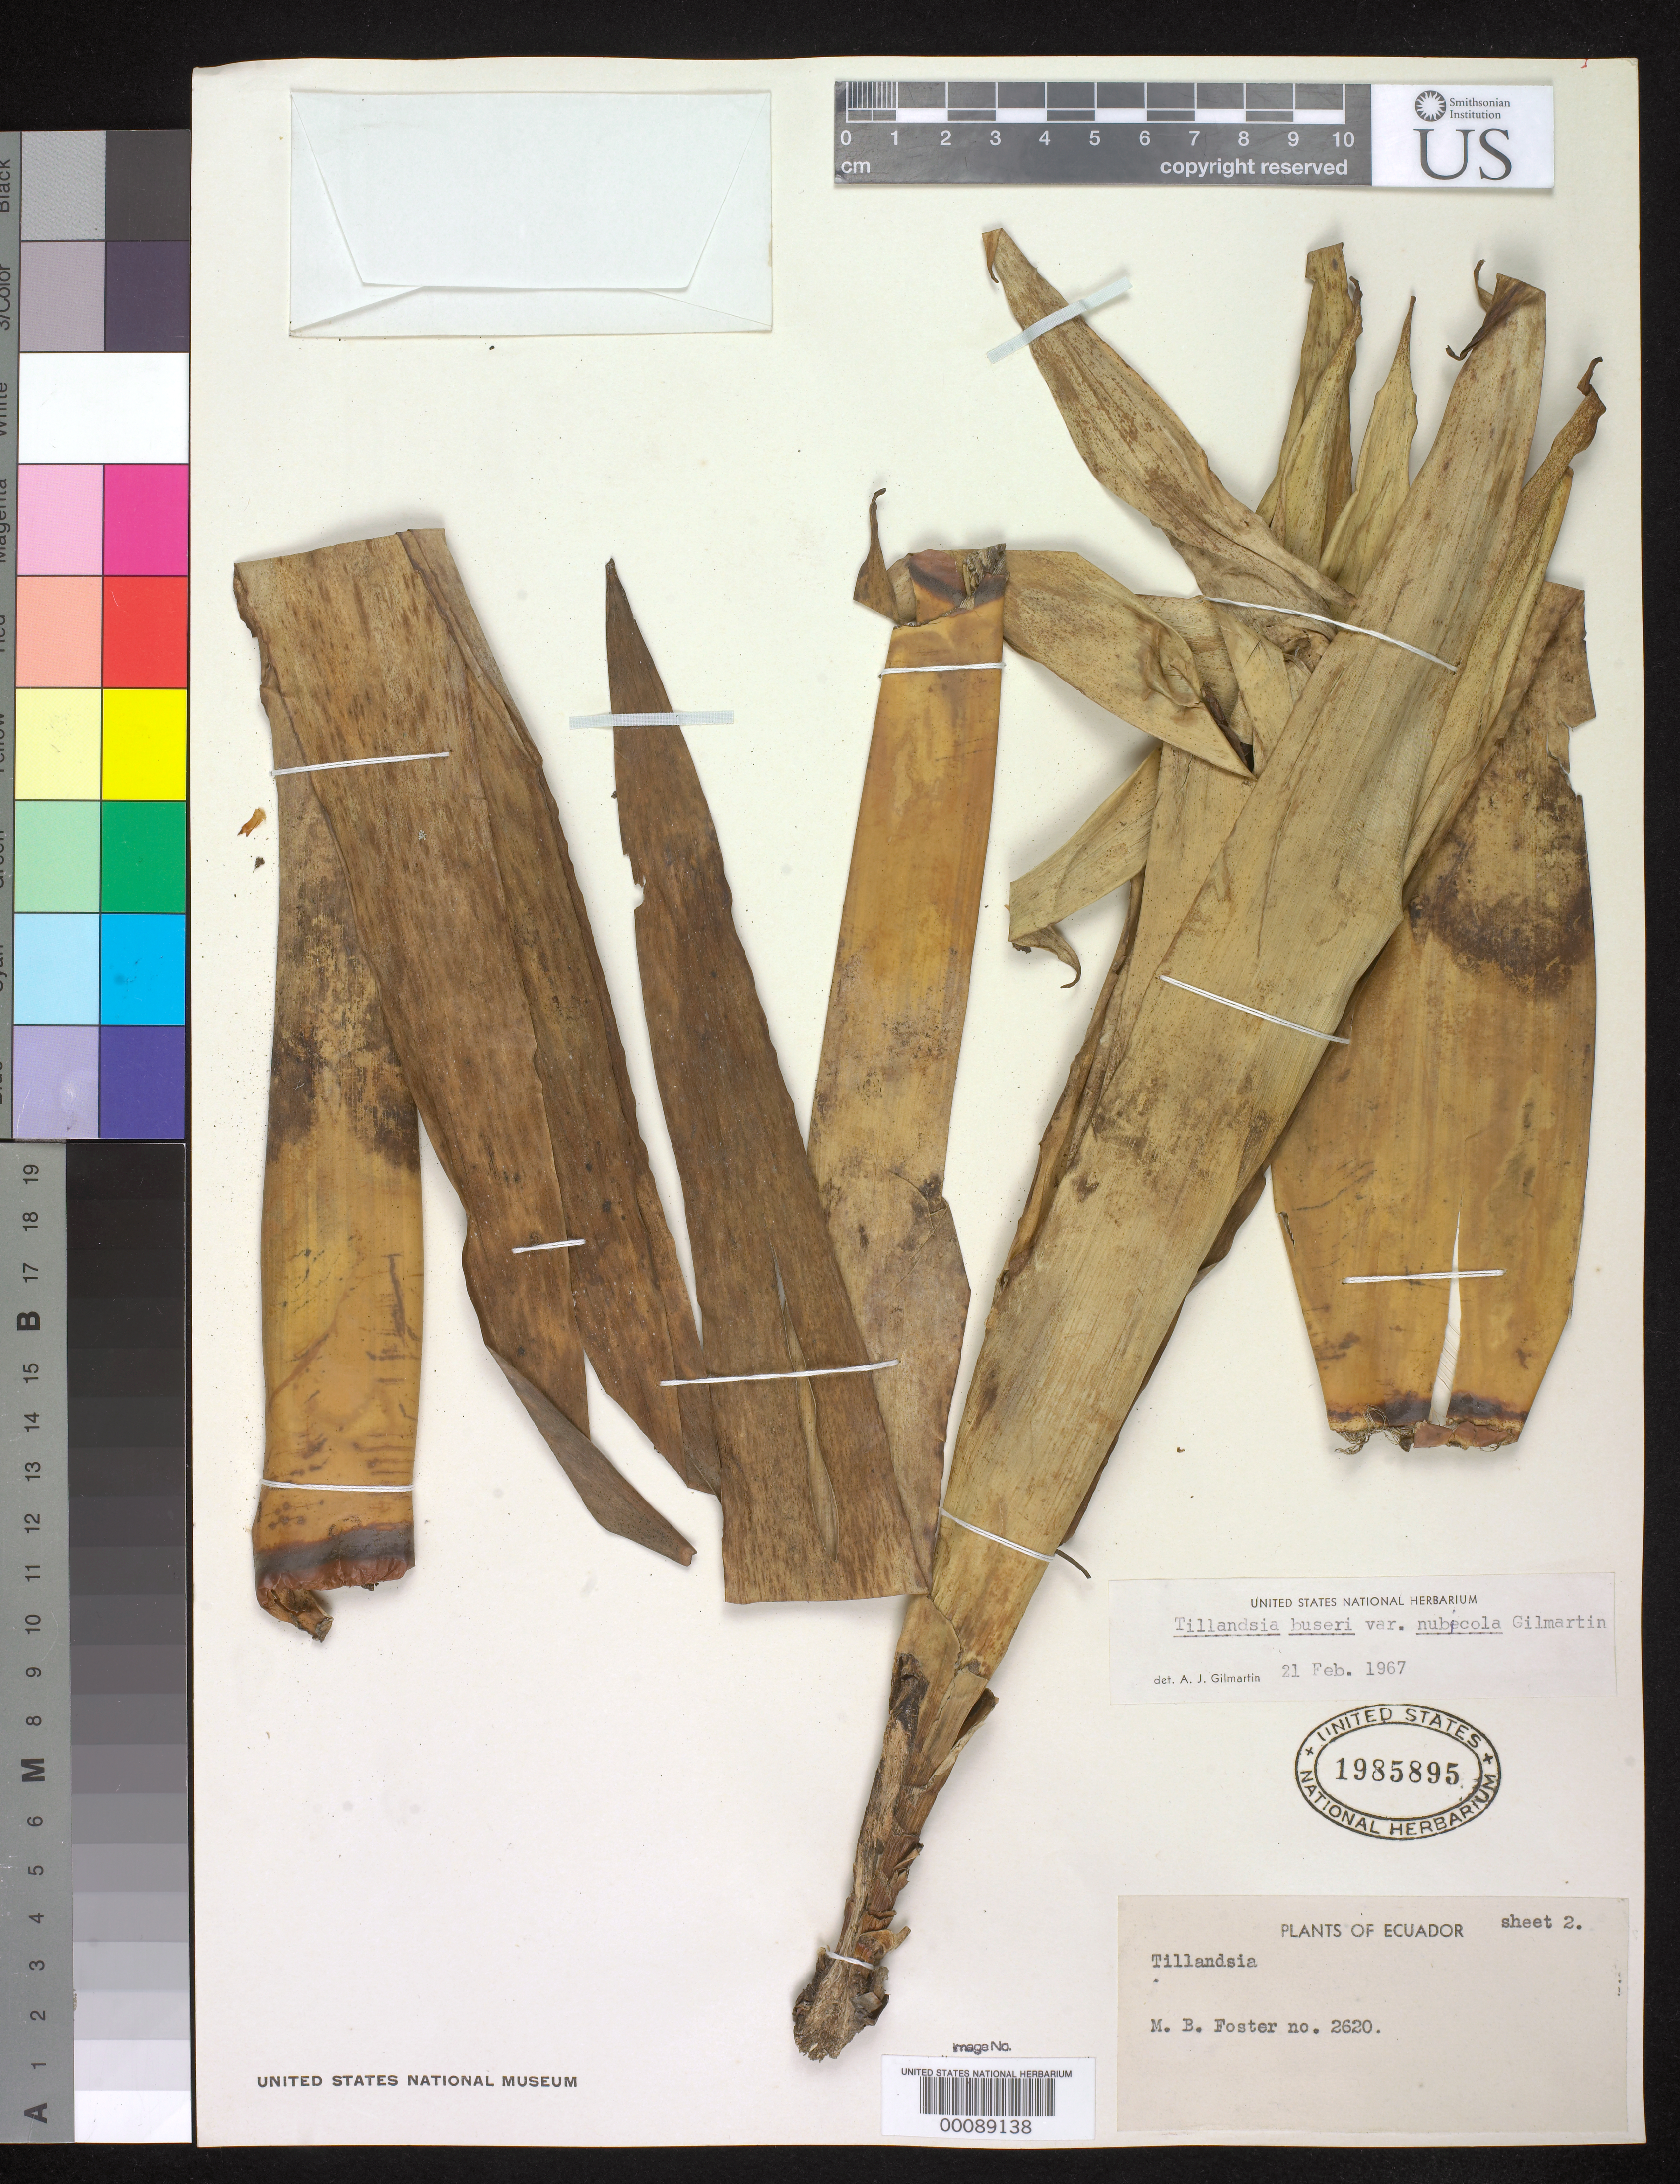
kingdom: Plantae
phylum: Tracheophyta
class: Liliopsida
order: Poales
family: Bromeliaceae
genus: Tillandsia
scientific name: Tillandsia buseri var. nubicola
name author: Gilmartin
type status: Holotype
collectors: M. B. Foster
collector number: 2620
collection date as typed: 03 Dec 1948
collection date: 1948-12-03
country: Ecuador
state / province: Azuay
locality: Between Cuenca and Ona;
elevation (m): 3658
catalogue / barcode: US 1985895